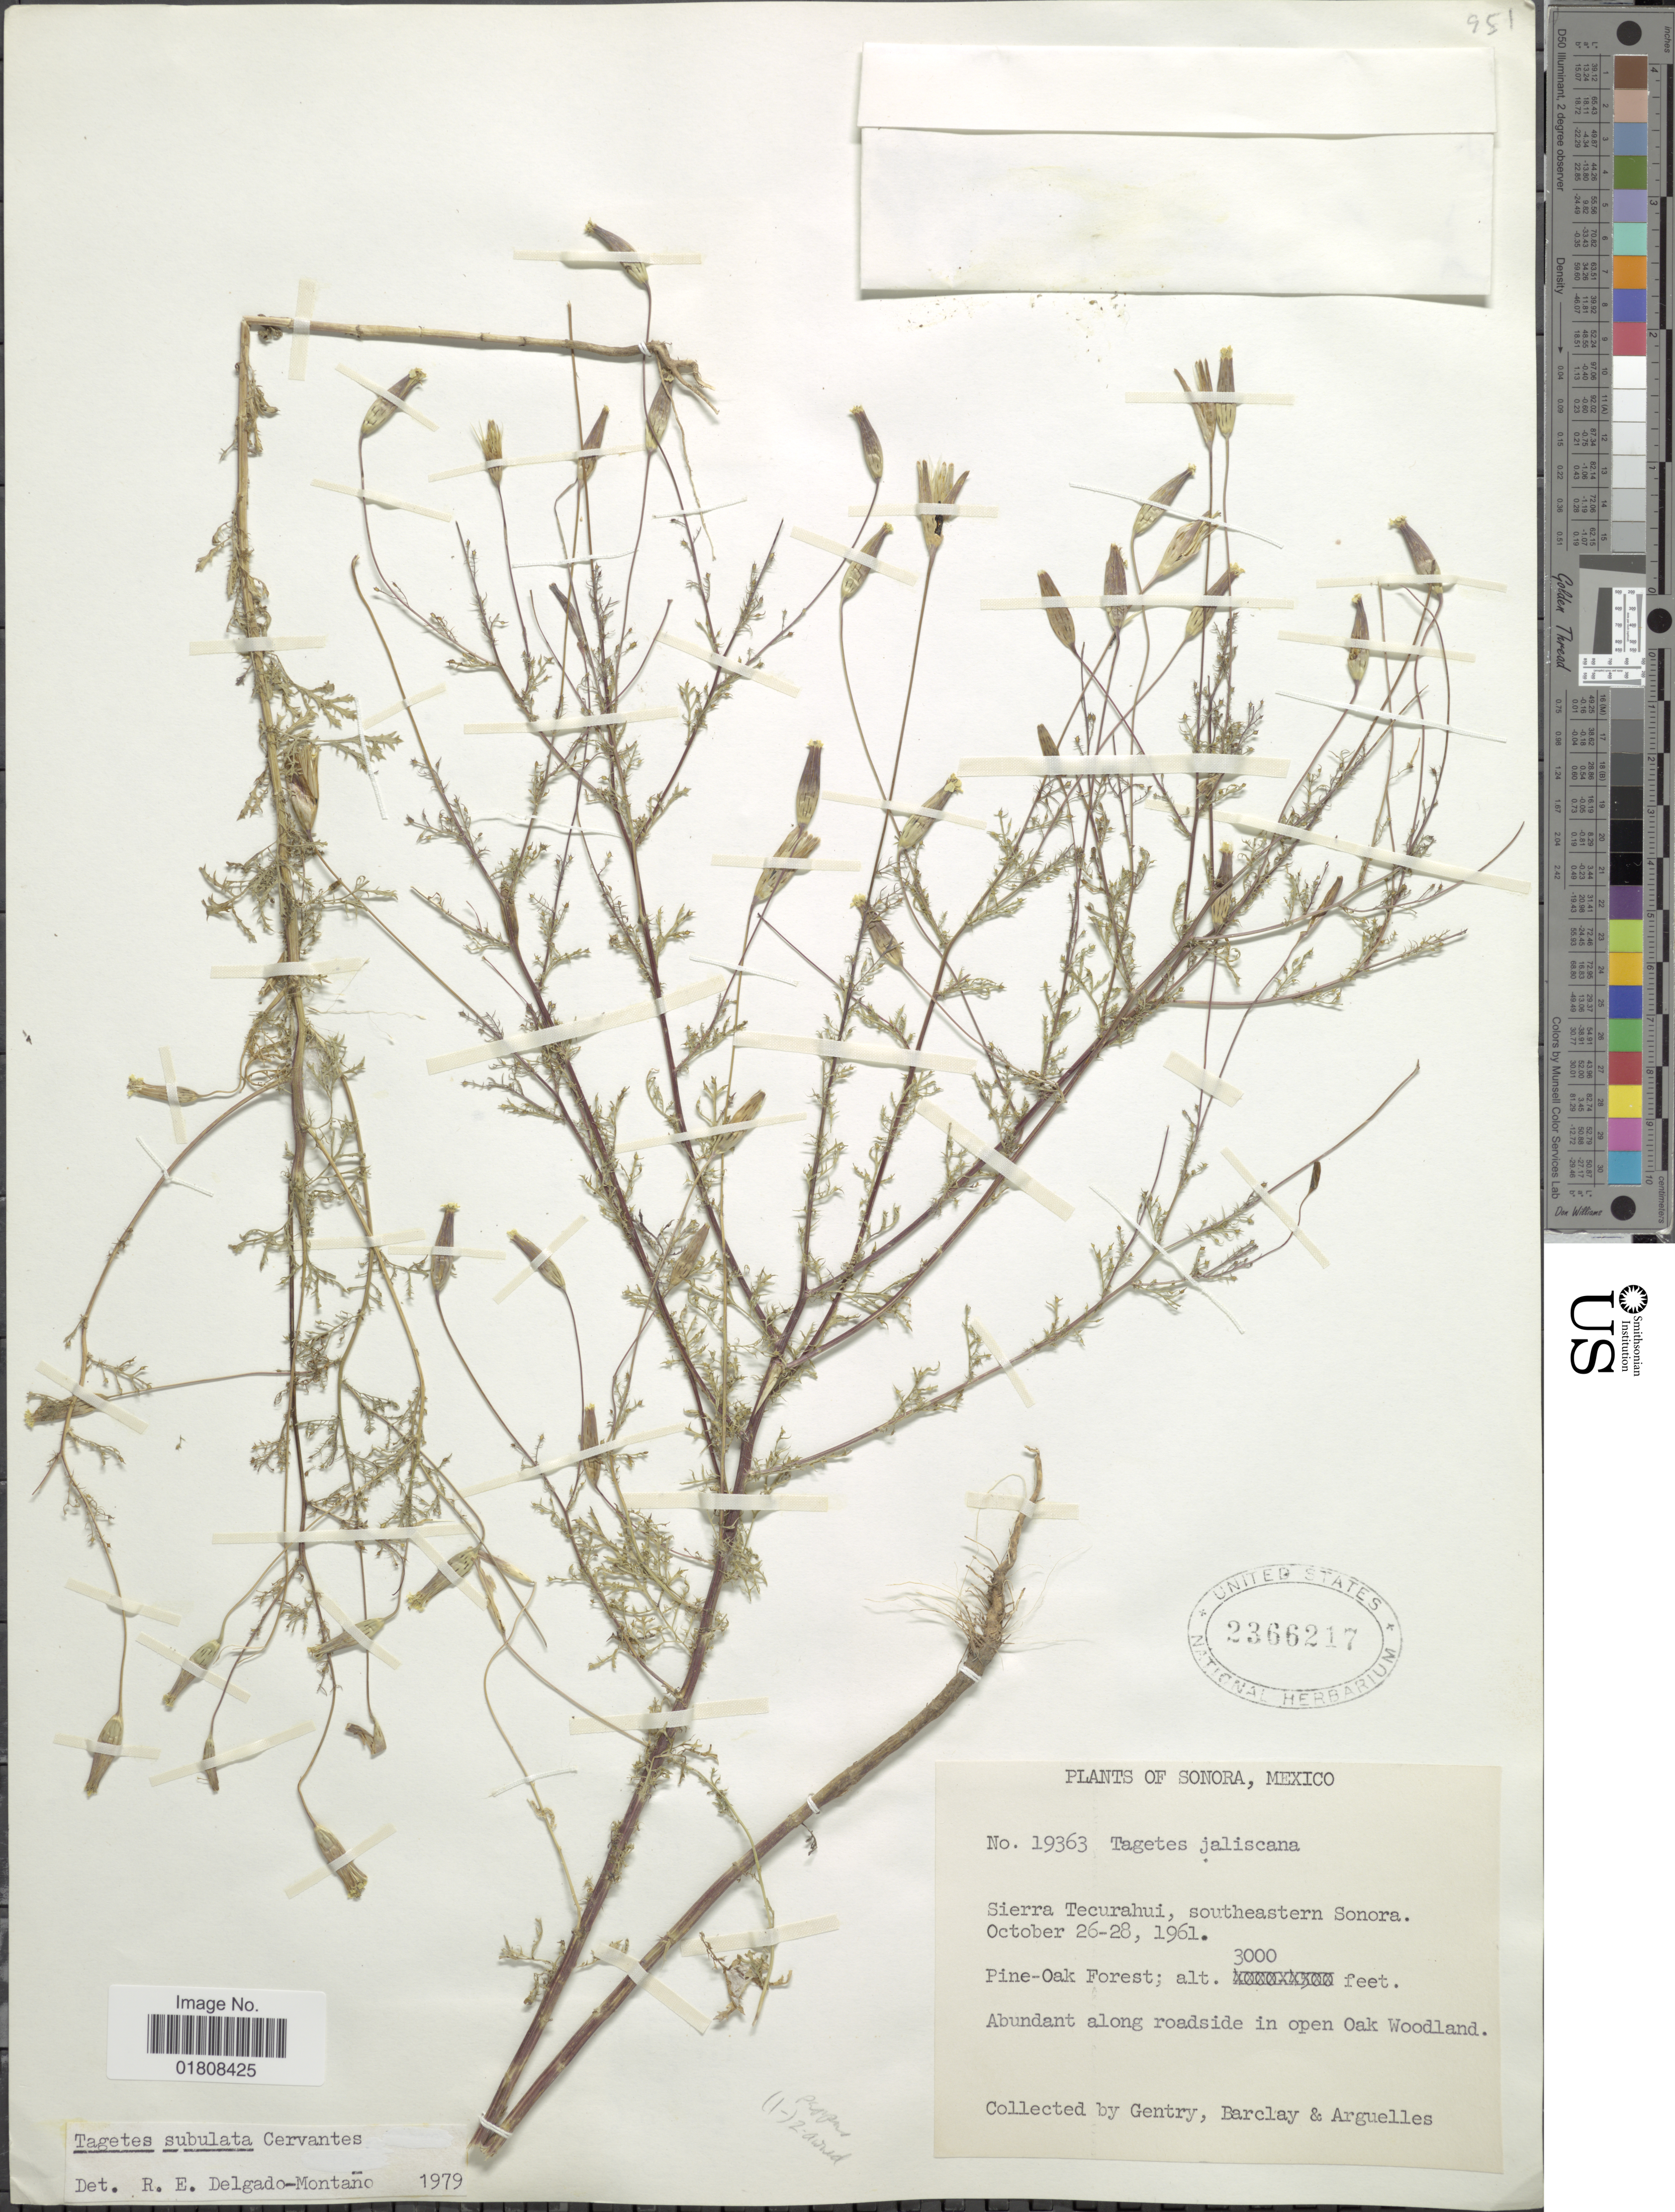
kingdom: Plantae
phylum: Tracheophyta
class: Magnoliopsida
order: Asterales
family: Asteraceae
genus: Tagetes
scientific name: Tagetes subulata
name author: Cerv.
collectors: Gentry, --, -- Barclay & Arguelles, --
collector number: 19363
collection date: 1961-10-26/1961-10-28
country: Mexico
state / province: Sonora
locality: Sierra Tacurahui, southeastern Sonora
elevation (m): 914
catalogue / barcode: US 2366217